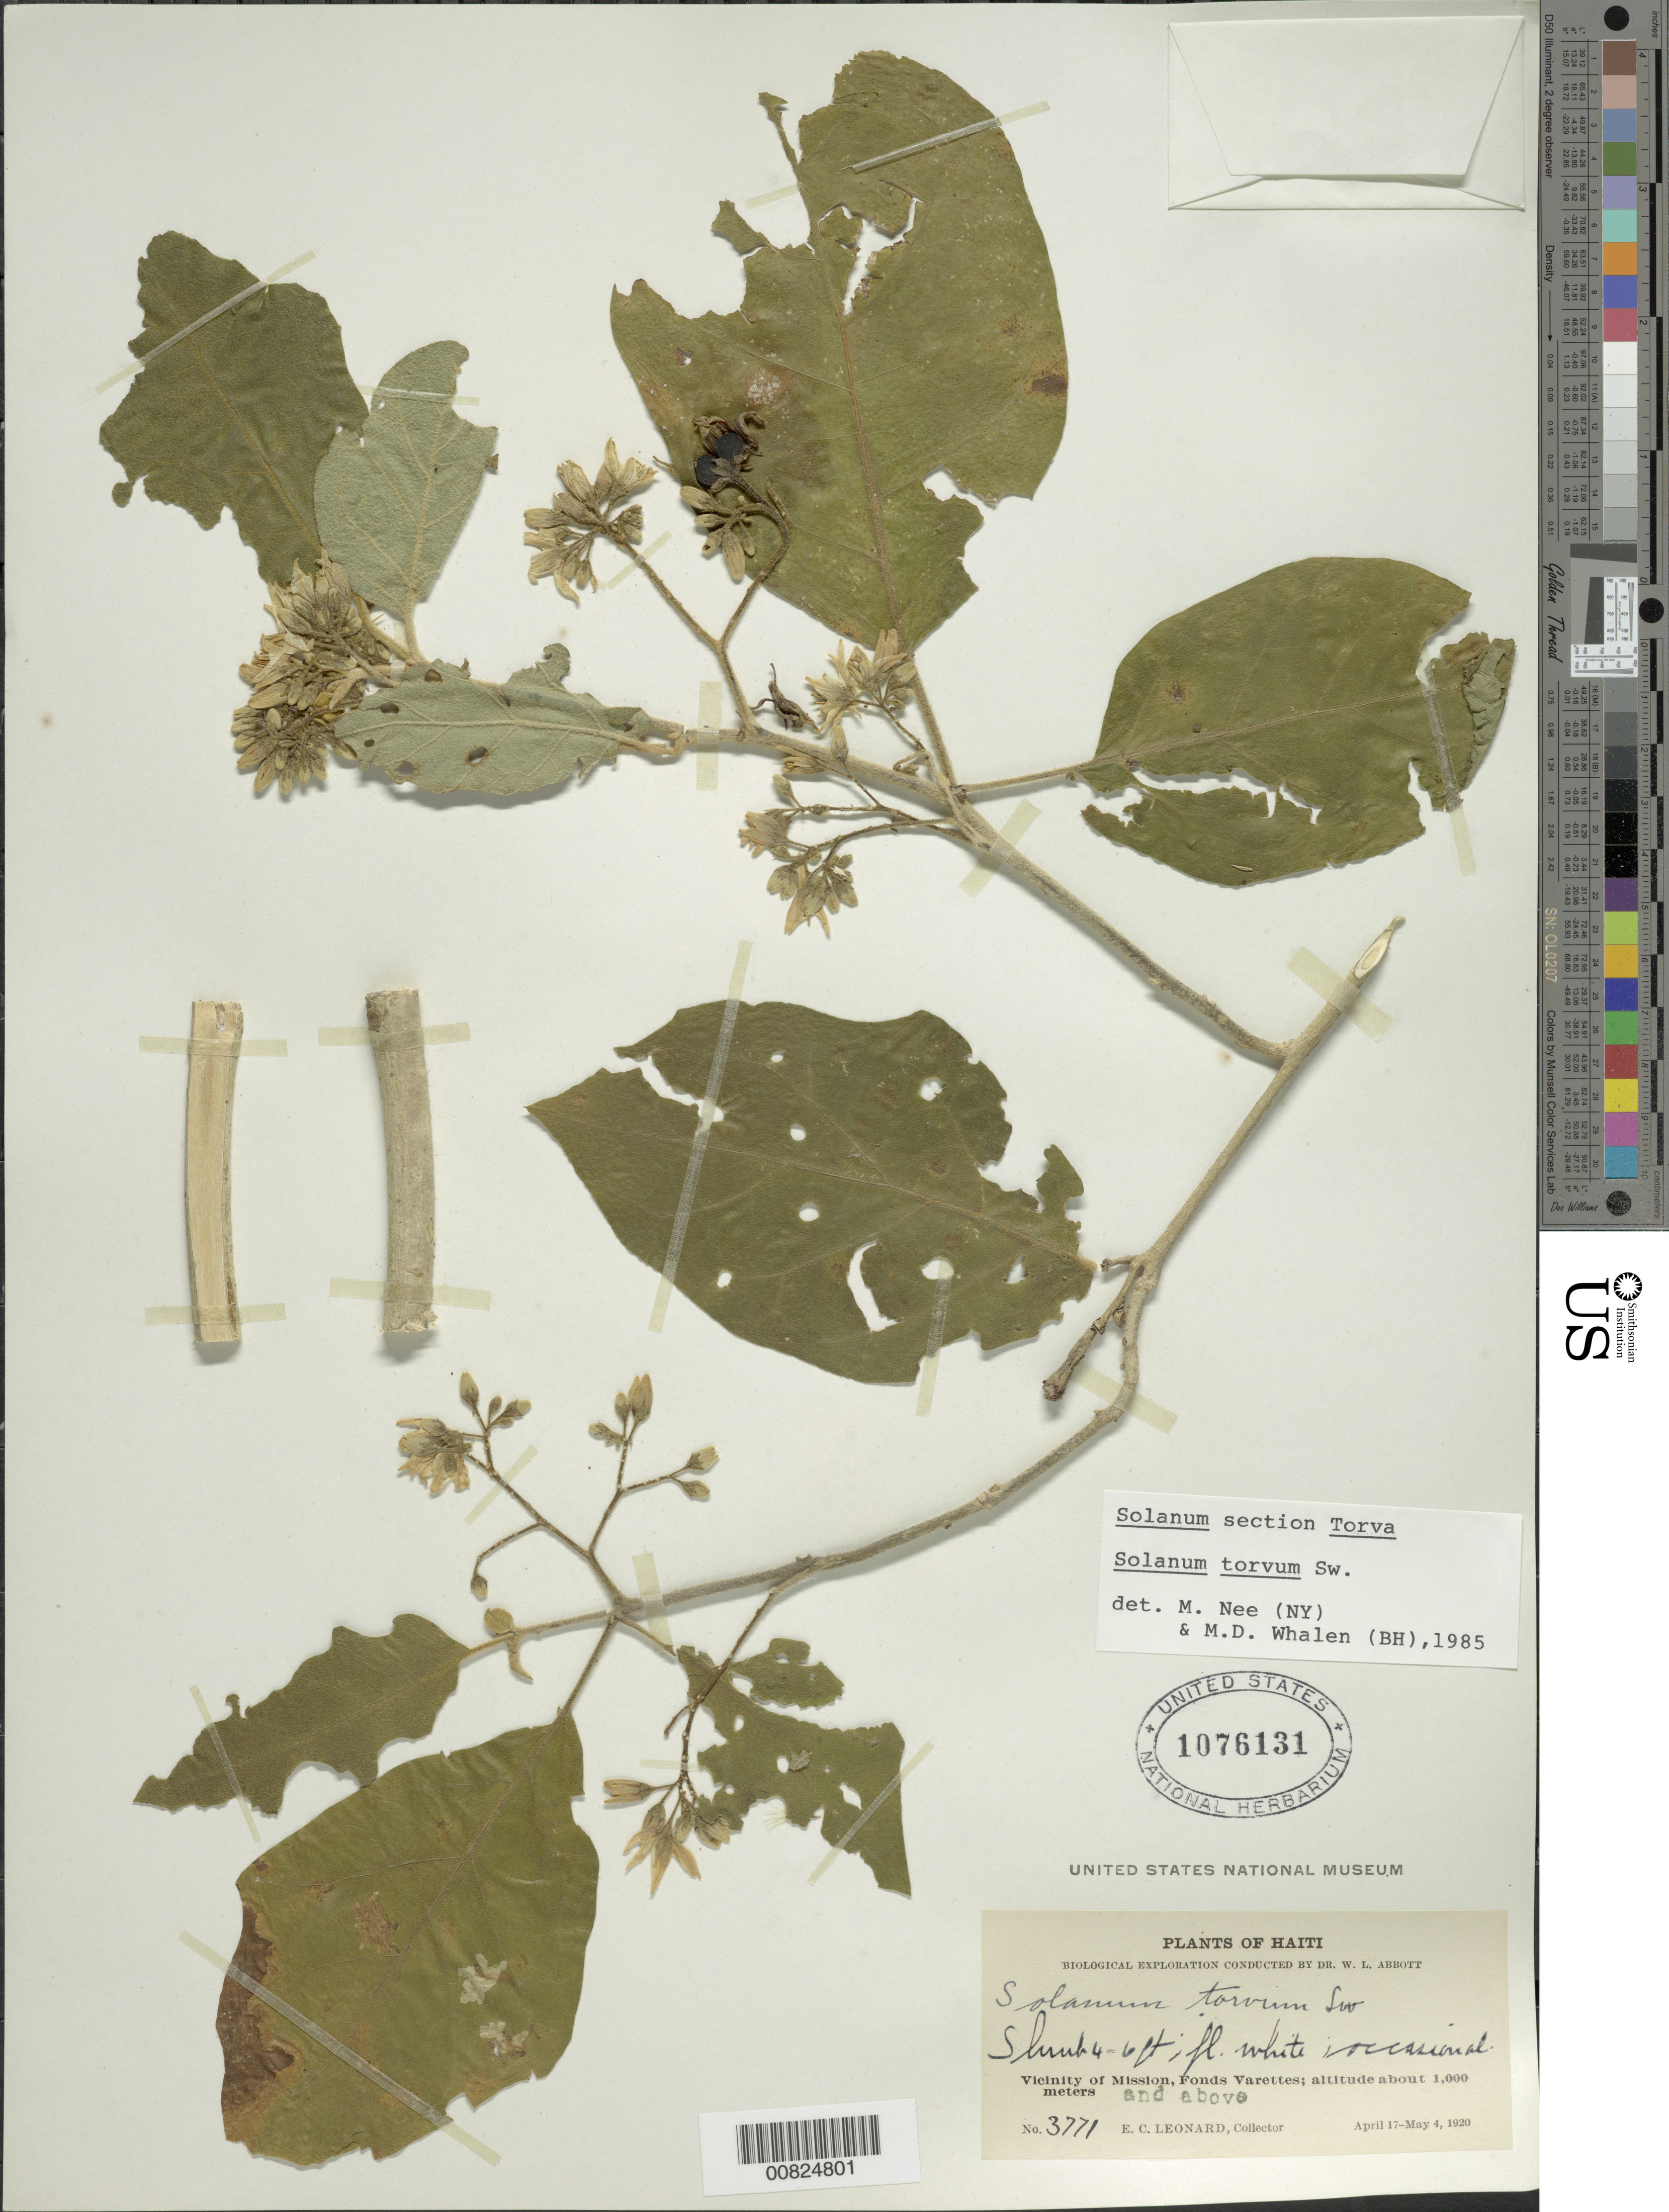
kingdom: Plantae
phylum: Tracheophyta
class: Magnoliopsida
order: Solanales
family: Solanaceae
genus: Solanum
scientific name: Solanum torvum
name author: Sw.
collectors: E. C. Leonard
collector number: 3771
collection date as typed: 17 Apr 1920 to 04 May 1920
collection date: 1920-04-17/1920-05-04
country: Haiti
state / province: Ouest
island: Hispaniola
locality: Vicinity of Mission, Fond Verrettes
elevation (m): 1000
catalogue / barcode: US 1076131